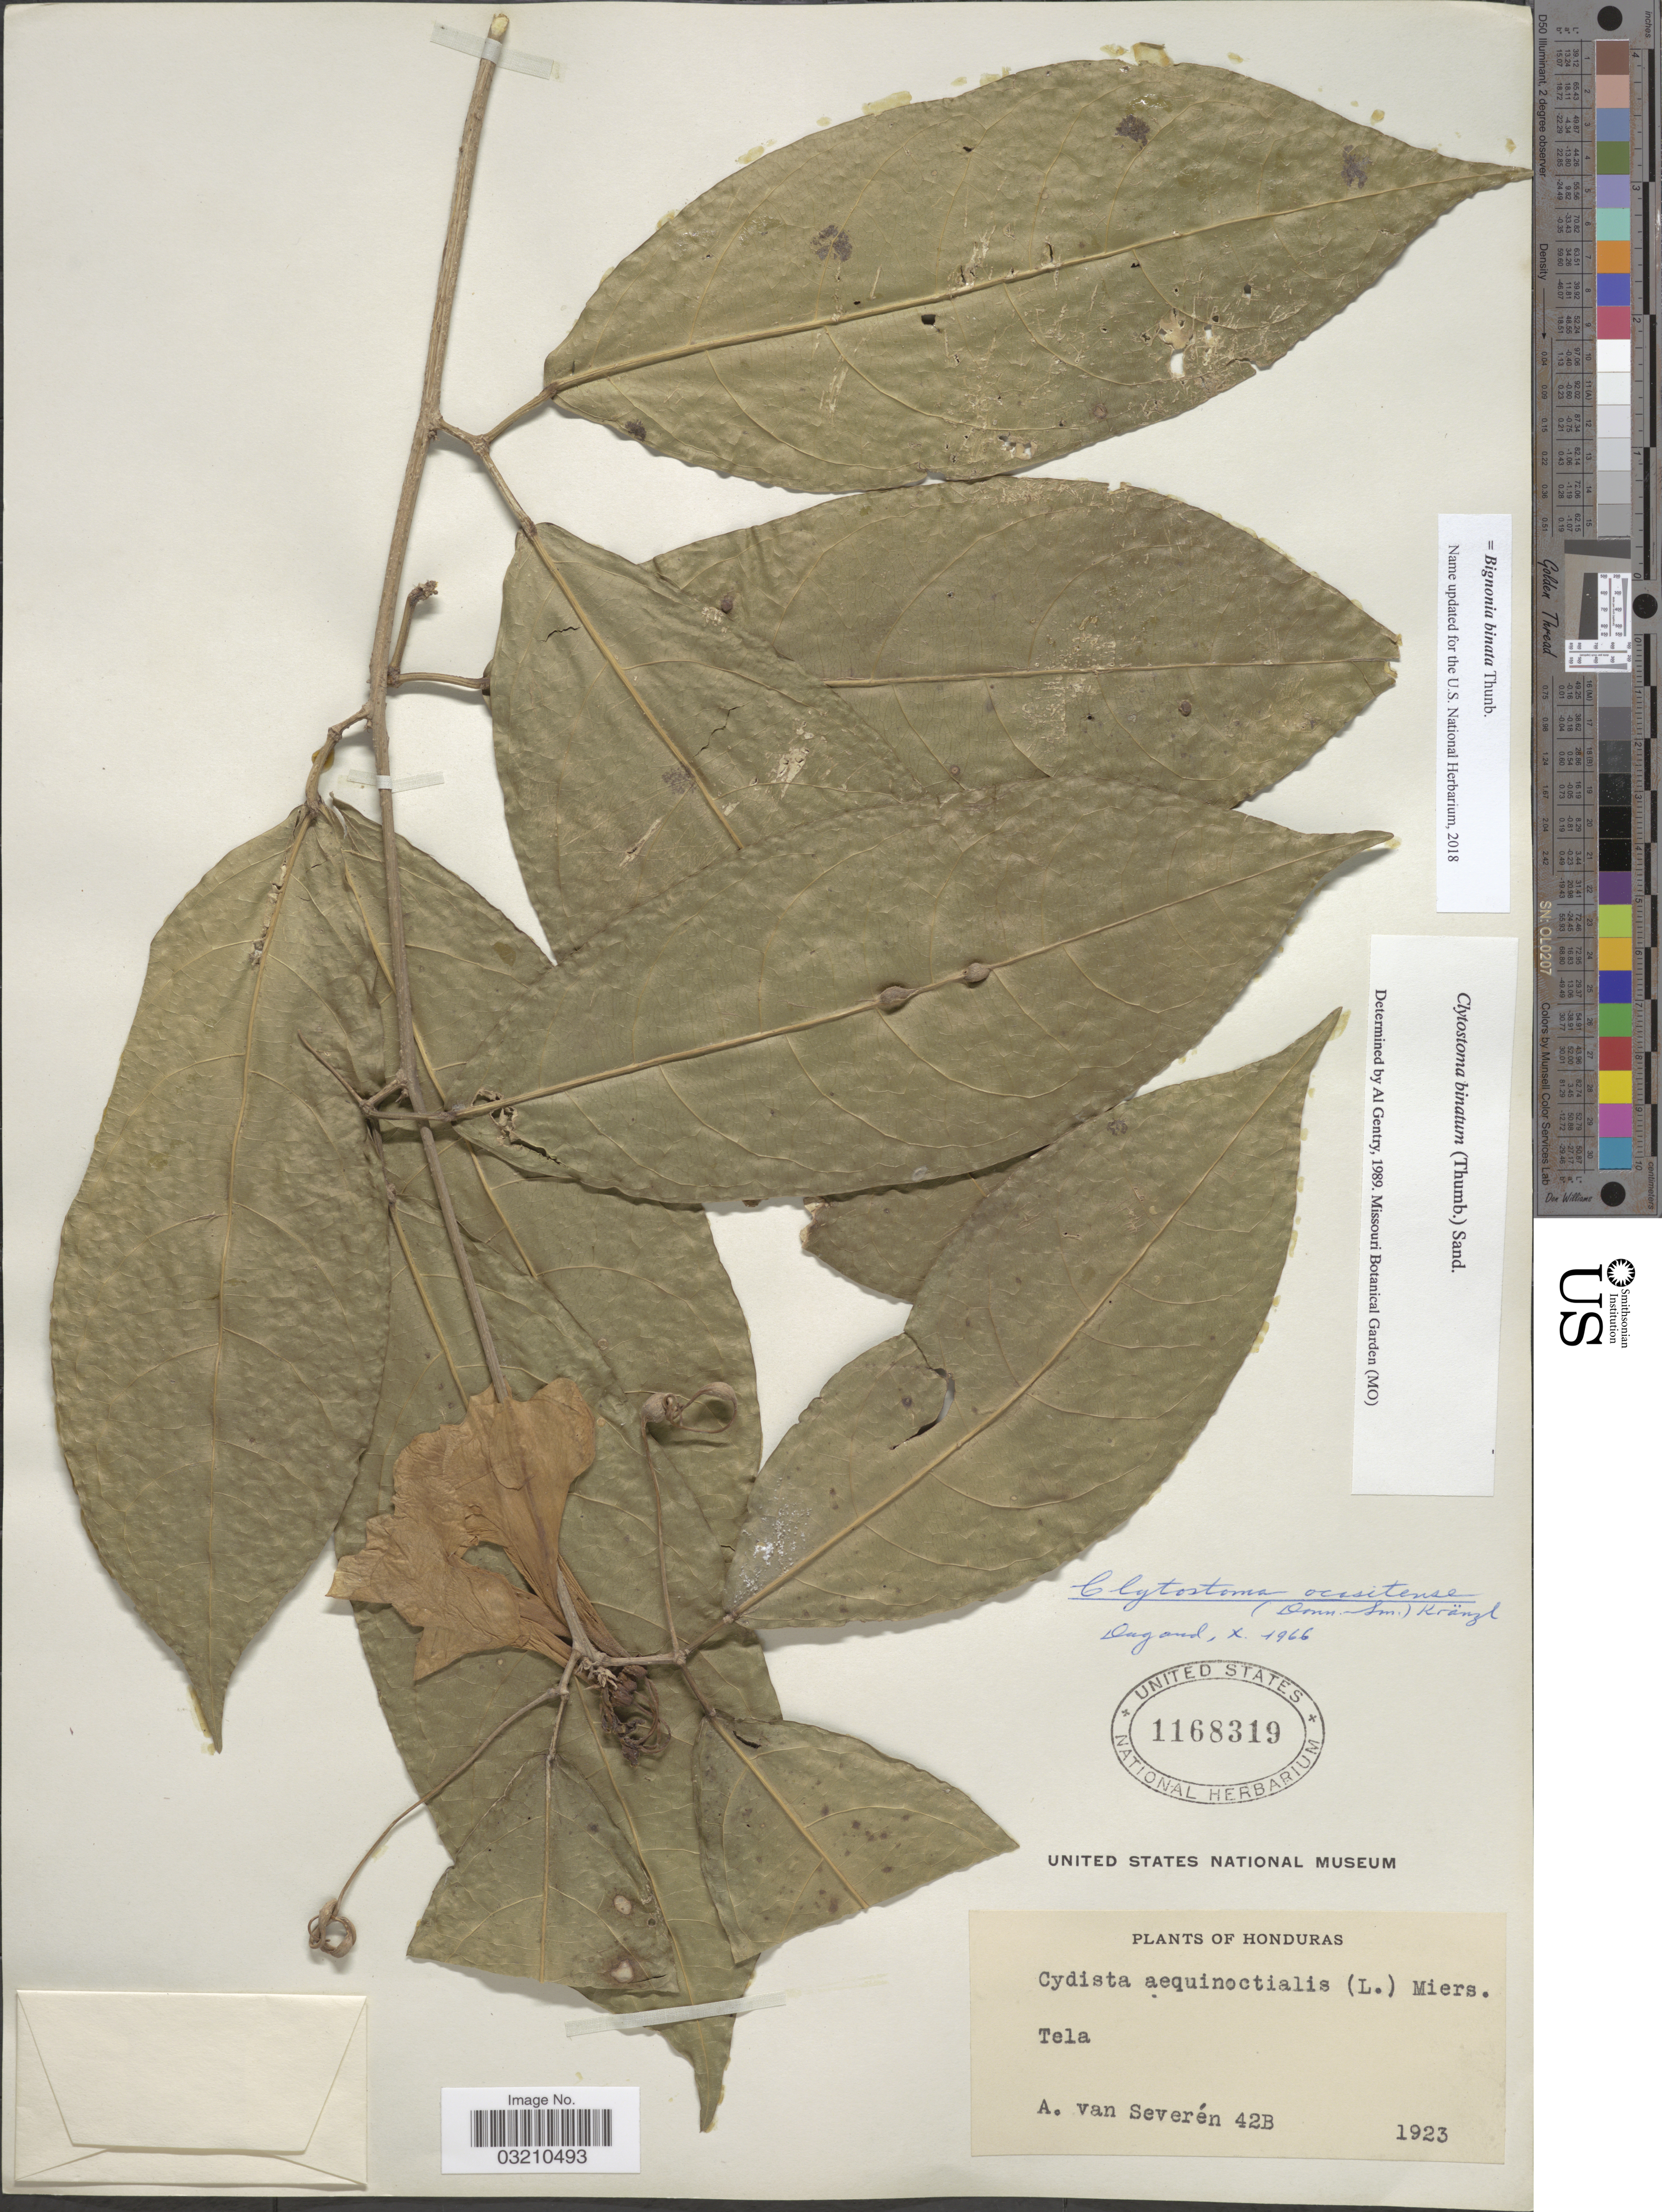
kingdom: Plantae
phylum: Tracheophyta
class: Magnoliopsida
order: Lamiales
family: Bignoniaceae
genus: Bignonia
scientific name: Bignonia binata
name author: Thunb.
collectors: A. Van Severen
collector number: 42B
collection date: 1923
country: Honduras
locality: Tela.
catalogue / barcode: US 1168319